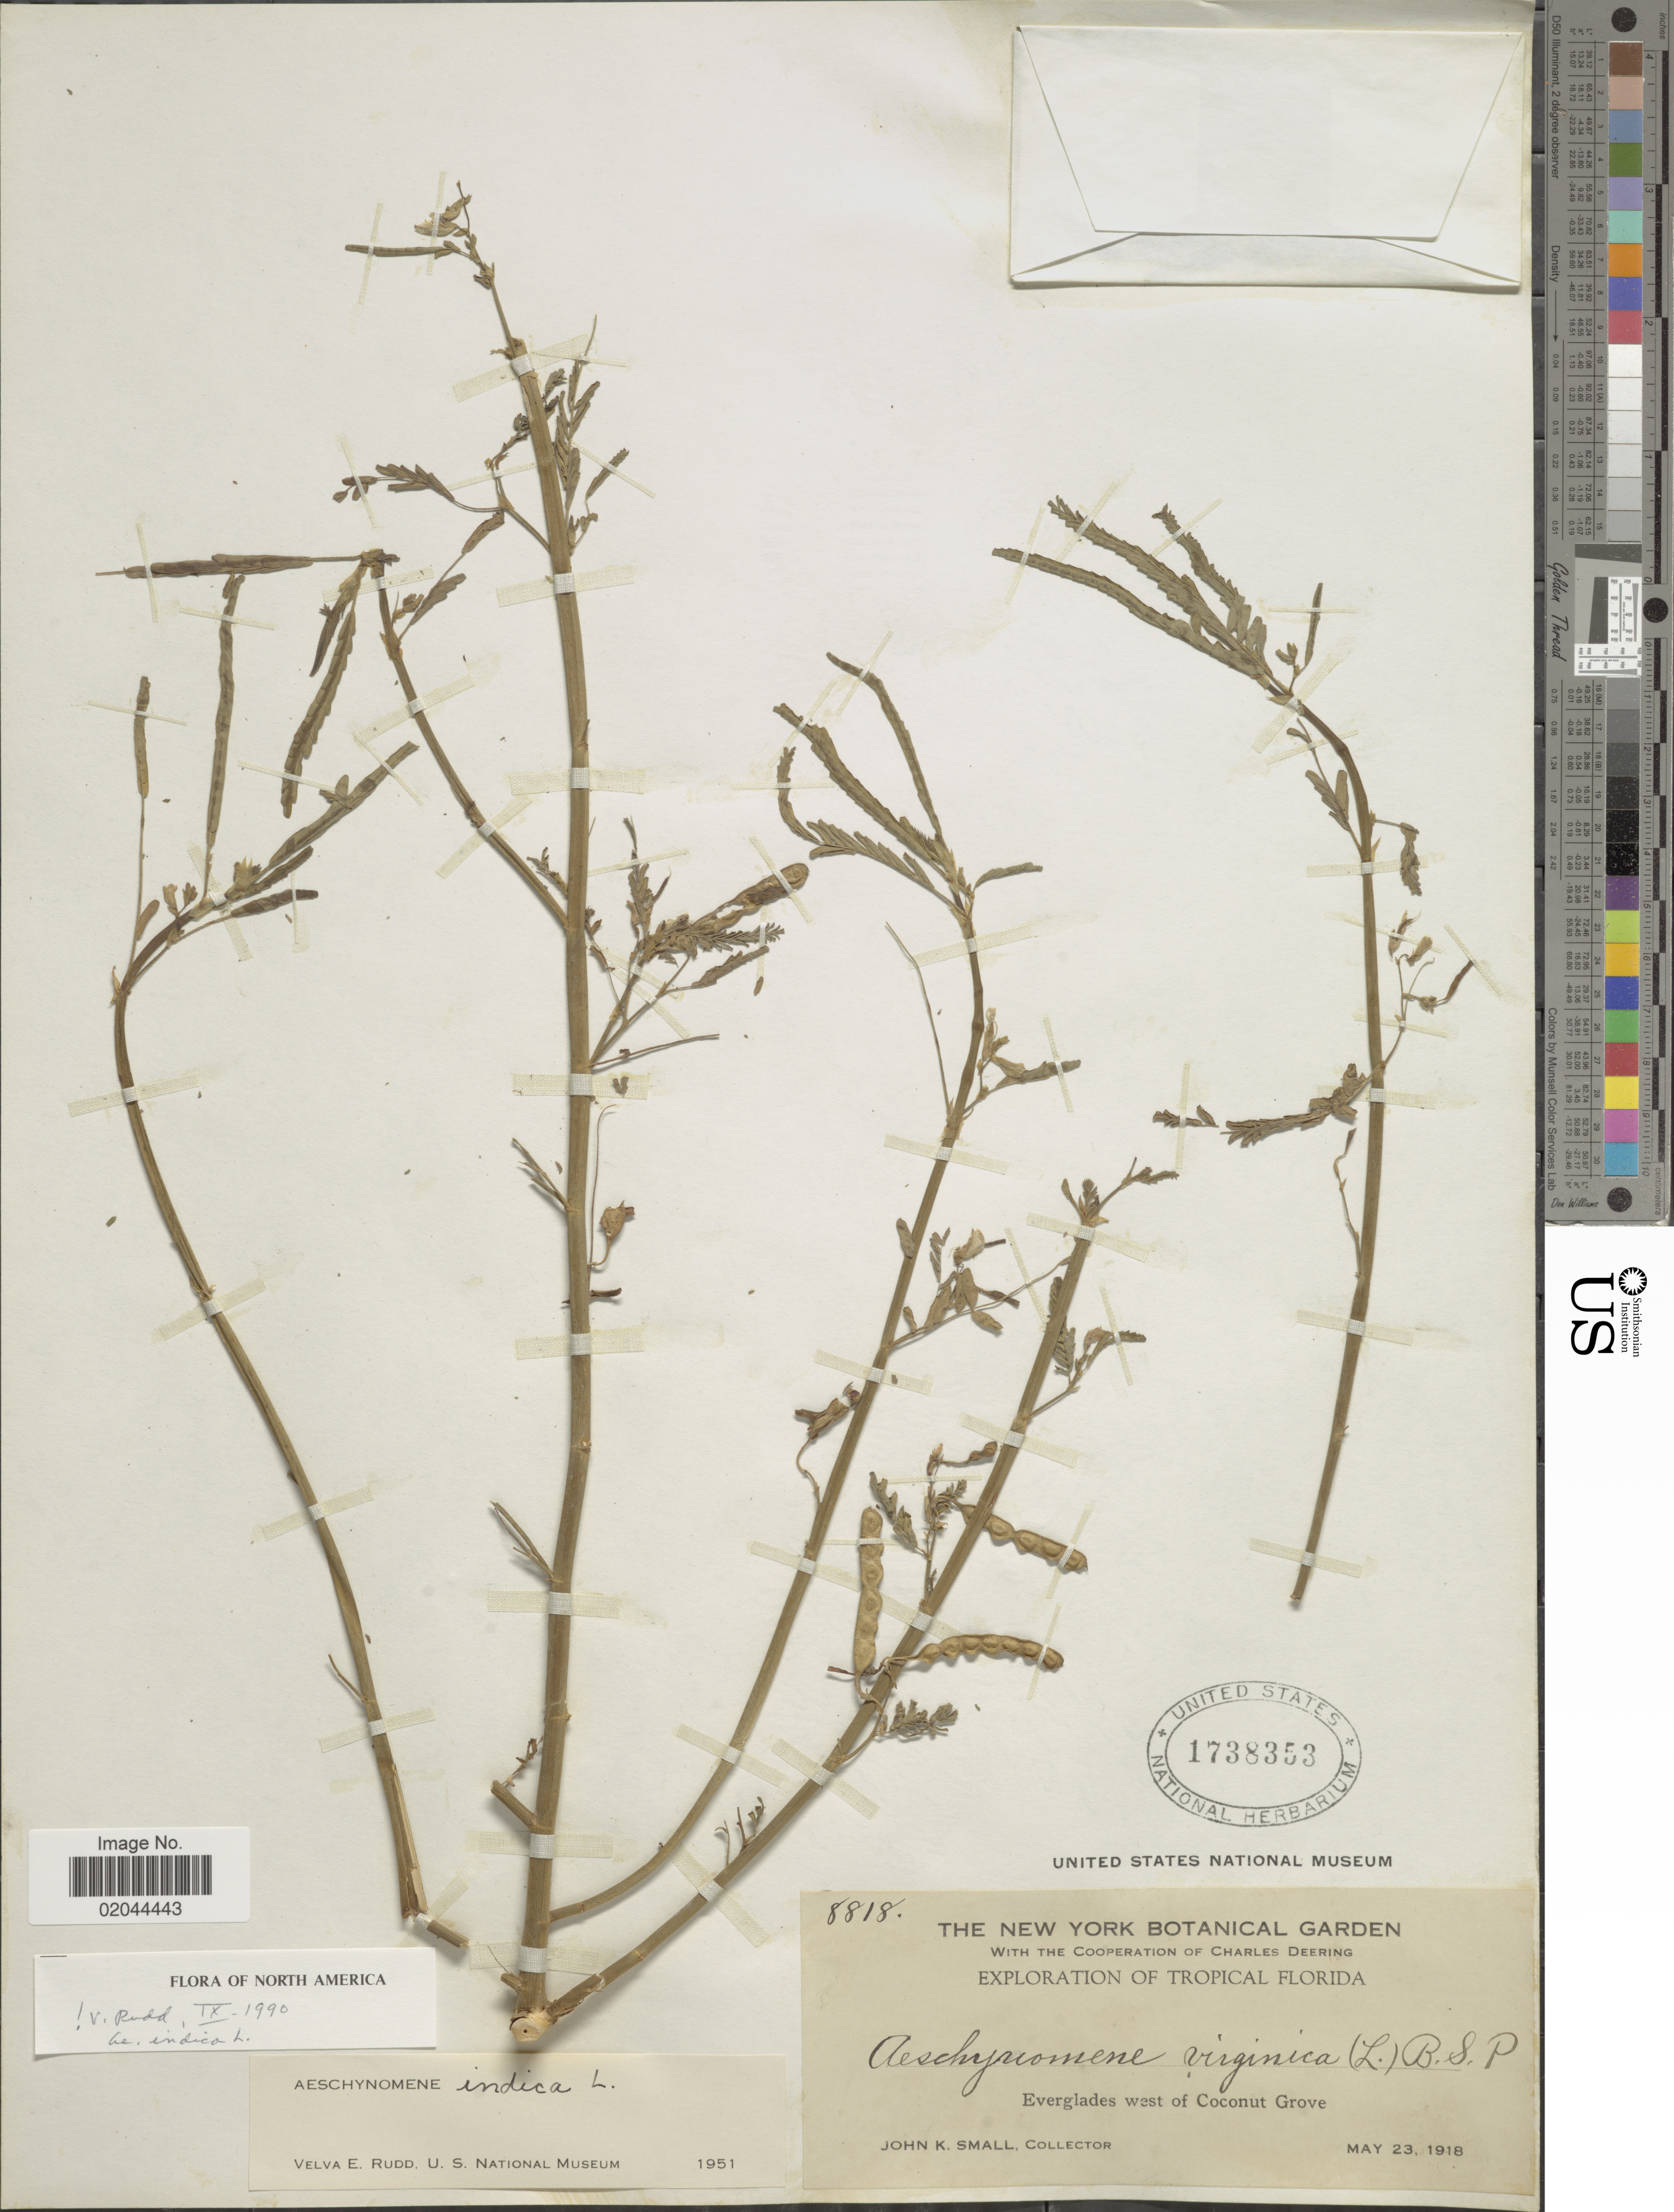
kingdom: Plantae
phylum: Tracheophyta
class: Magnoliopsida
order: Fabales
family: Fabaceae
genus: Aeschynomene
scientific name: Aeschynomene indica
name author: L.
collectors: J. K. Small & C. Deering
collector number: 8818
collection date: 1918-05-23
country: United States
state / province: Florida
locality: Tropical Florida, Everglades west of Coconut Grove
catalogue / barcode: US 1738353